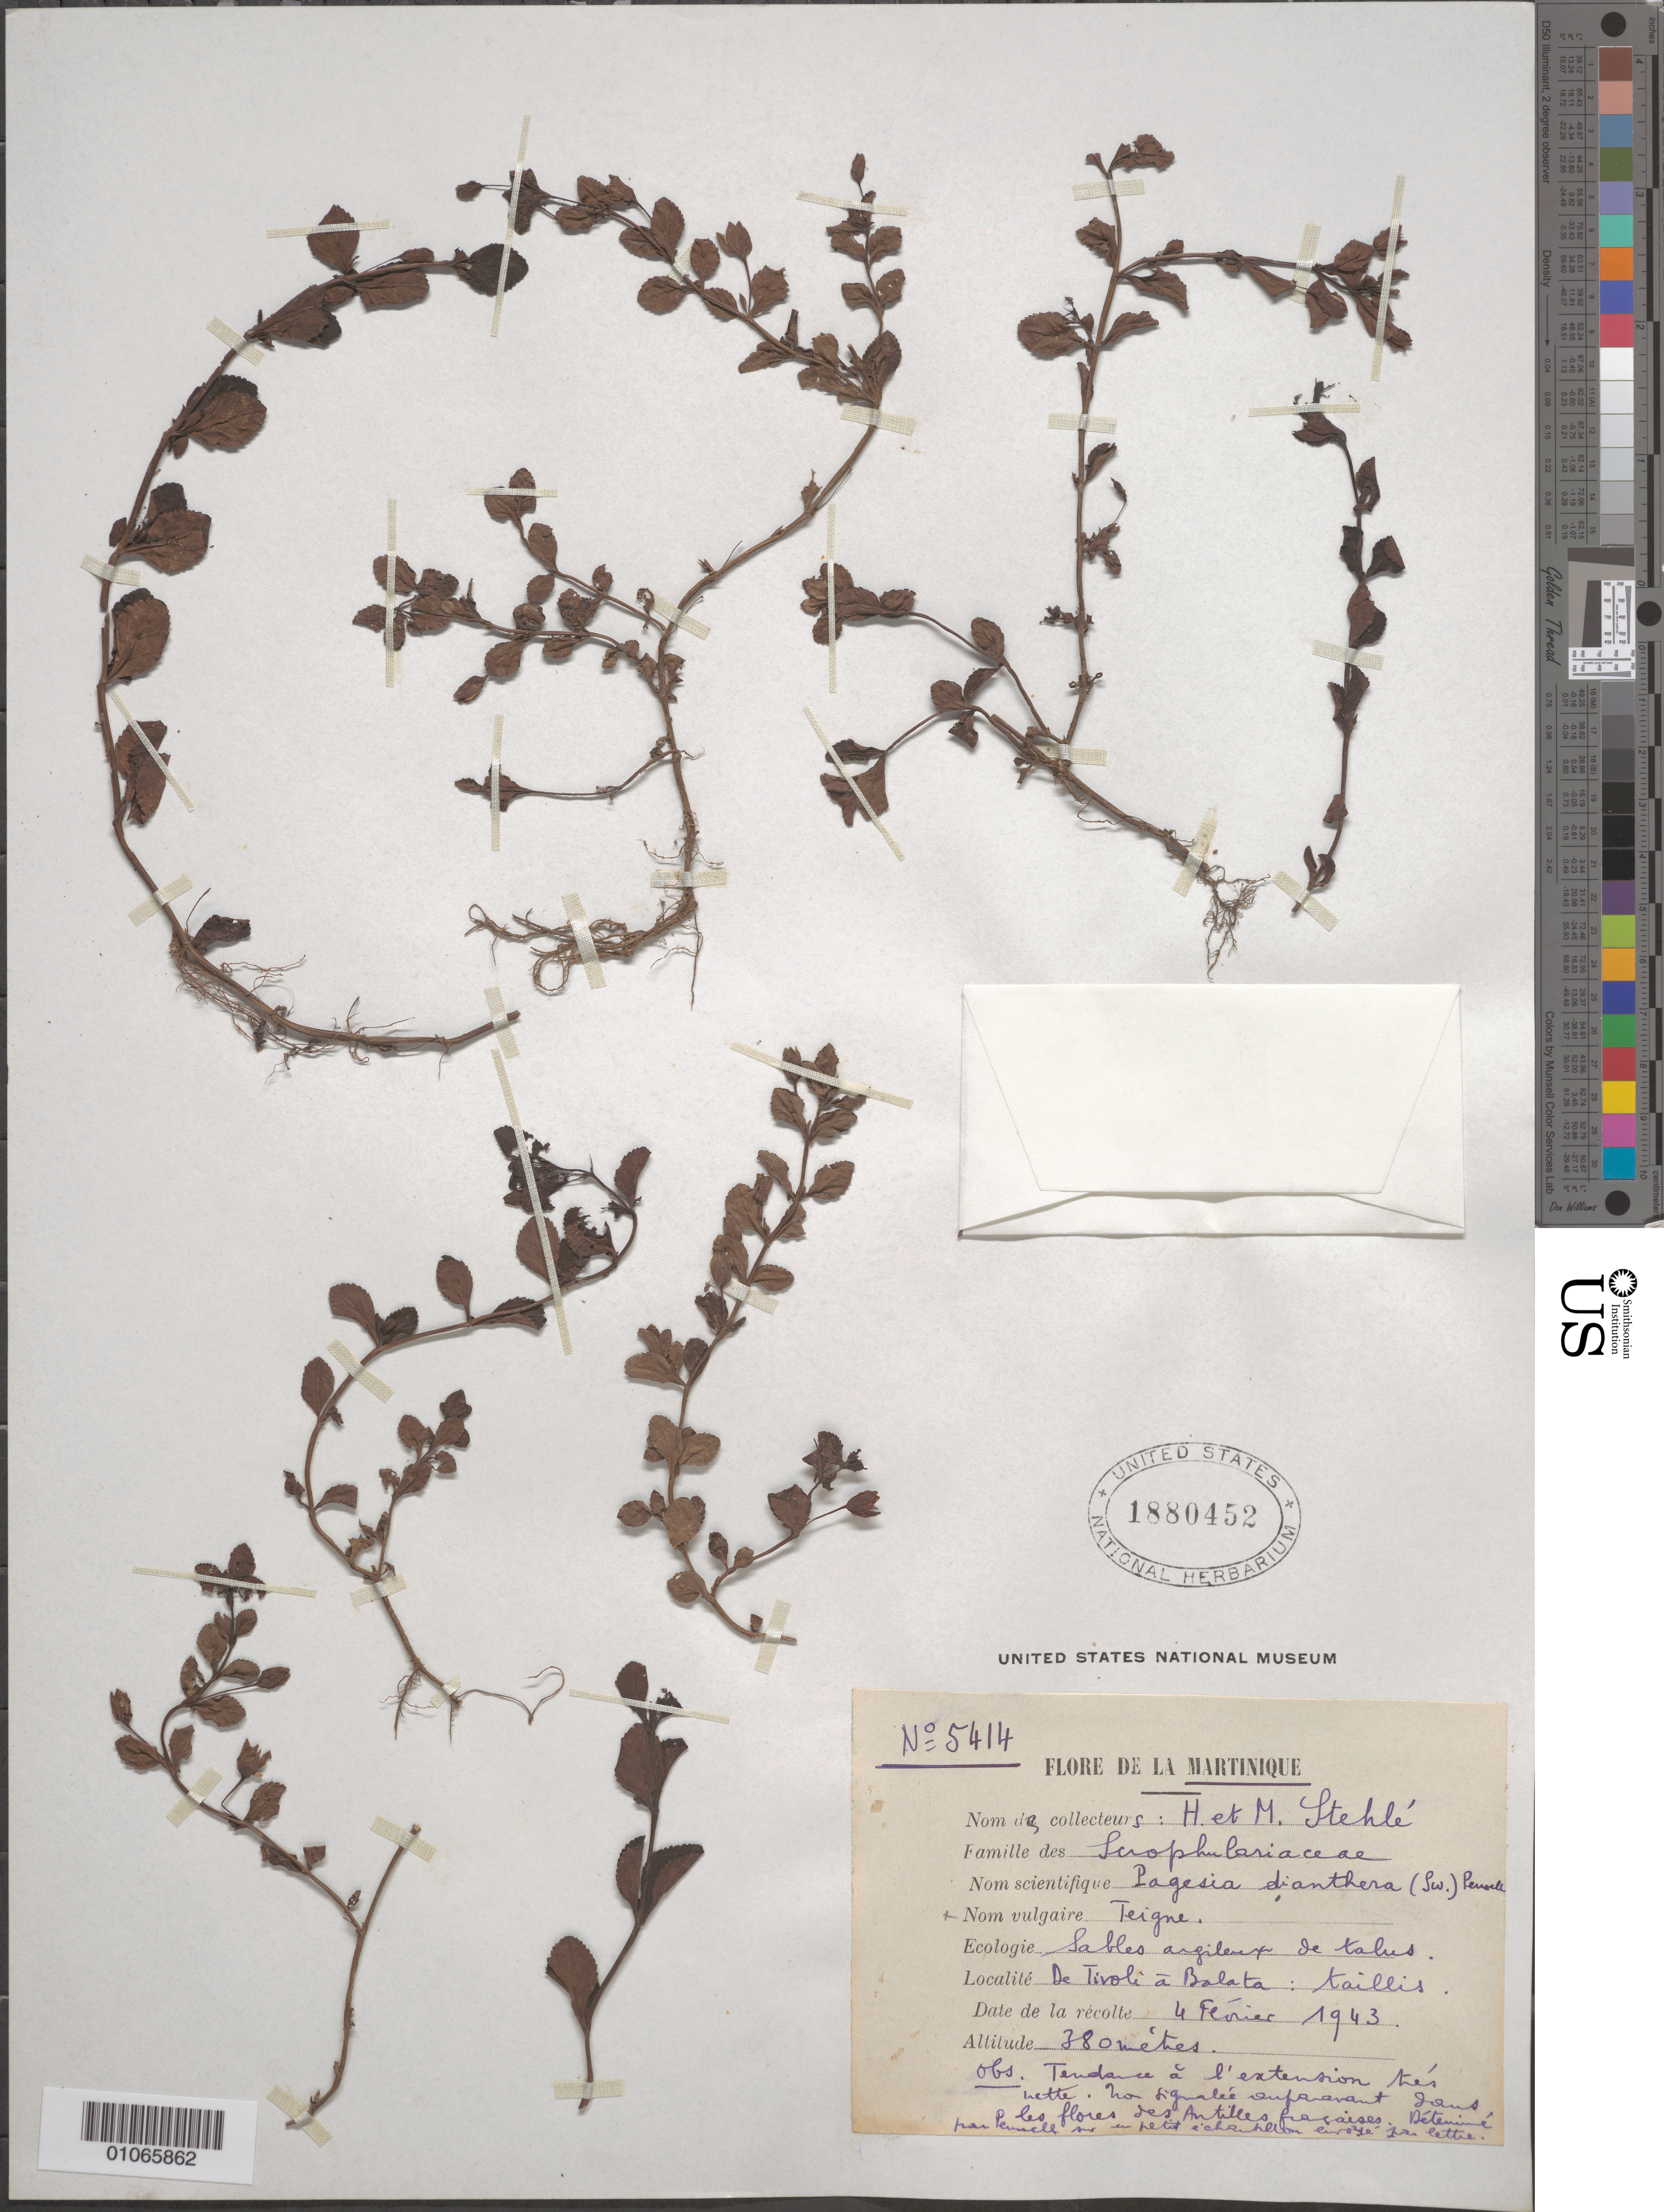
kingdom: Plantae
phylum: Tracheophyta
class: Magnoliopsida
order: Lamiales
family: Plantaginaceae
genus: Mecardonia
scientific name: Mecardonia procumbens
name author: (Mill.) Small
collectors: H. Stehlé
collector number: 5414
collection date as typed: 04 Feb 1943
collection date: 1943-02-04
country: Grenada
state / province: Saint Andrew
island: Grenada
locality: Near Tivoli and Balata. Sandy clay to slopes.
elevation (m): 38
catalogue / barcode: US 1880452